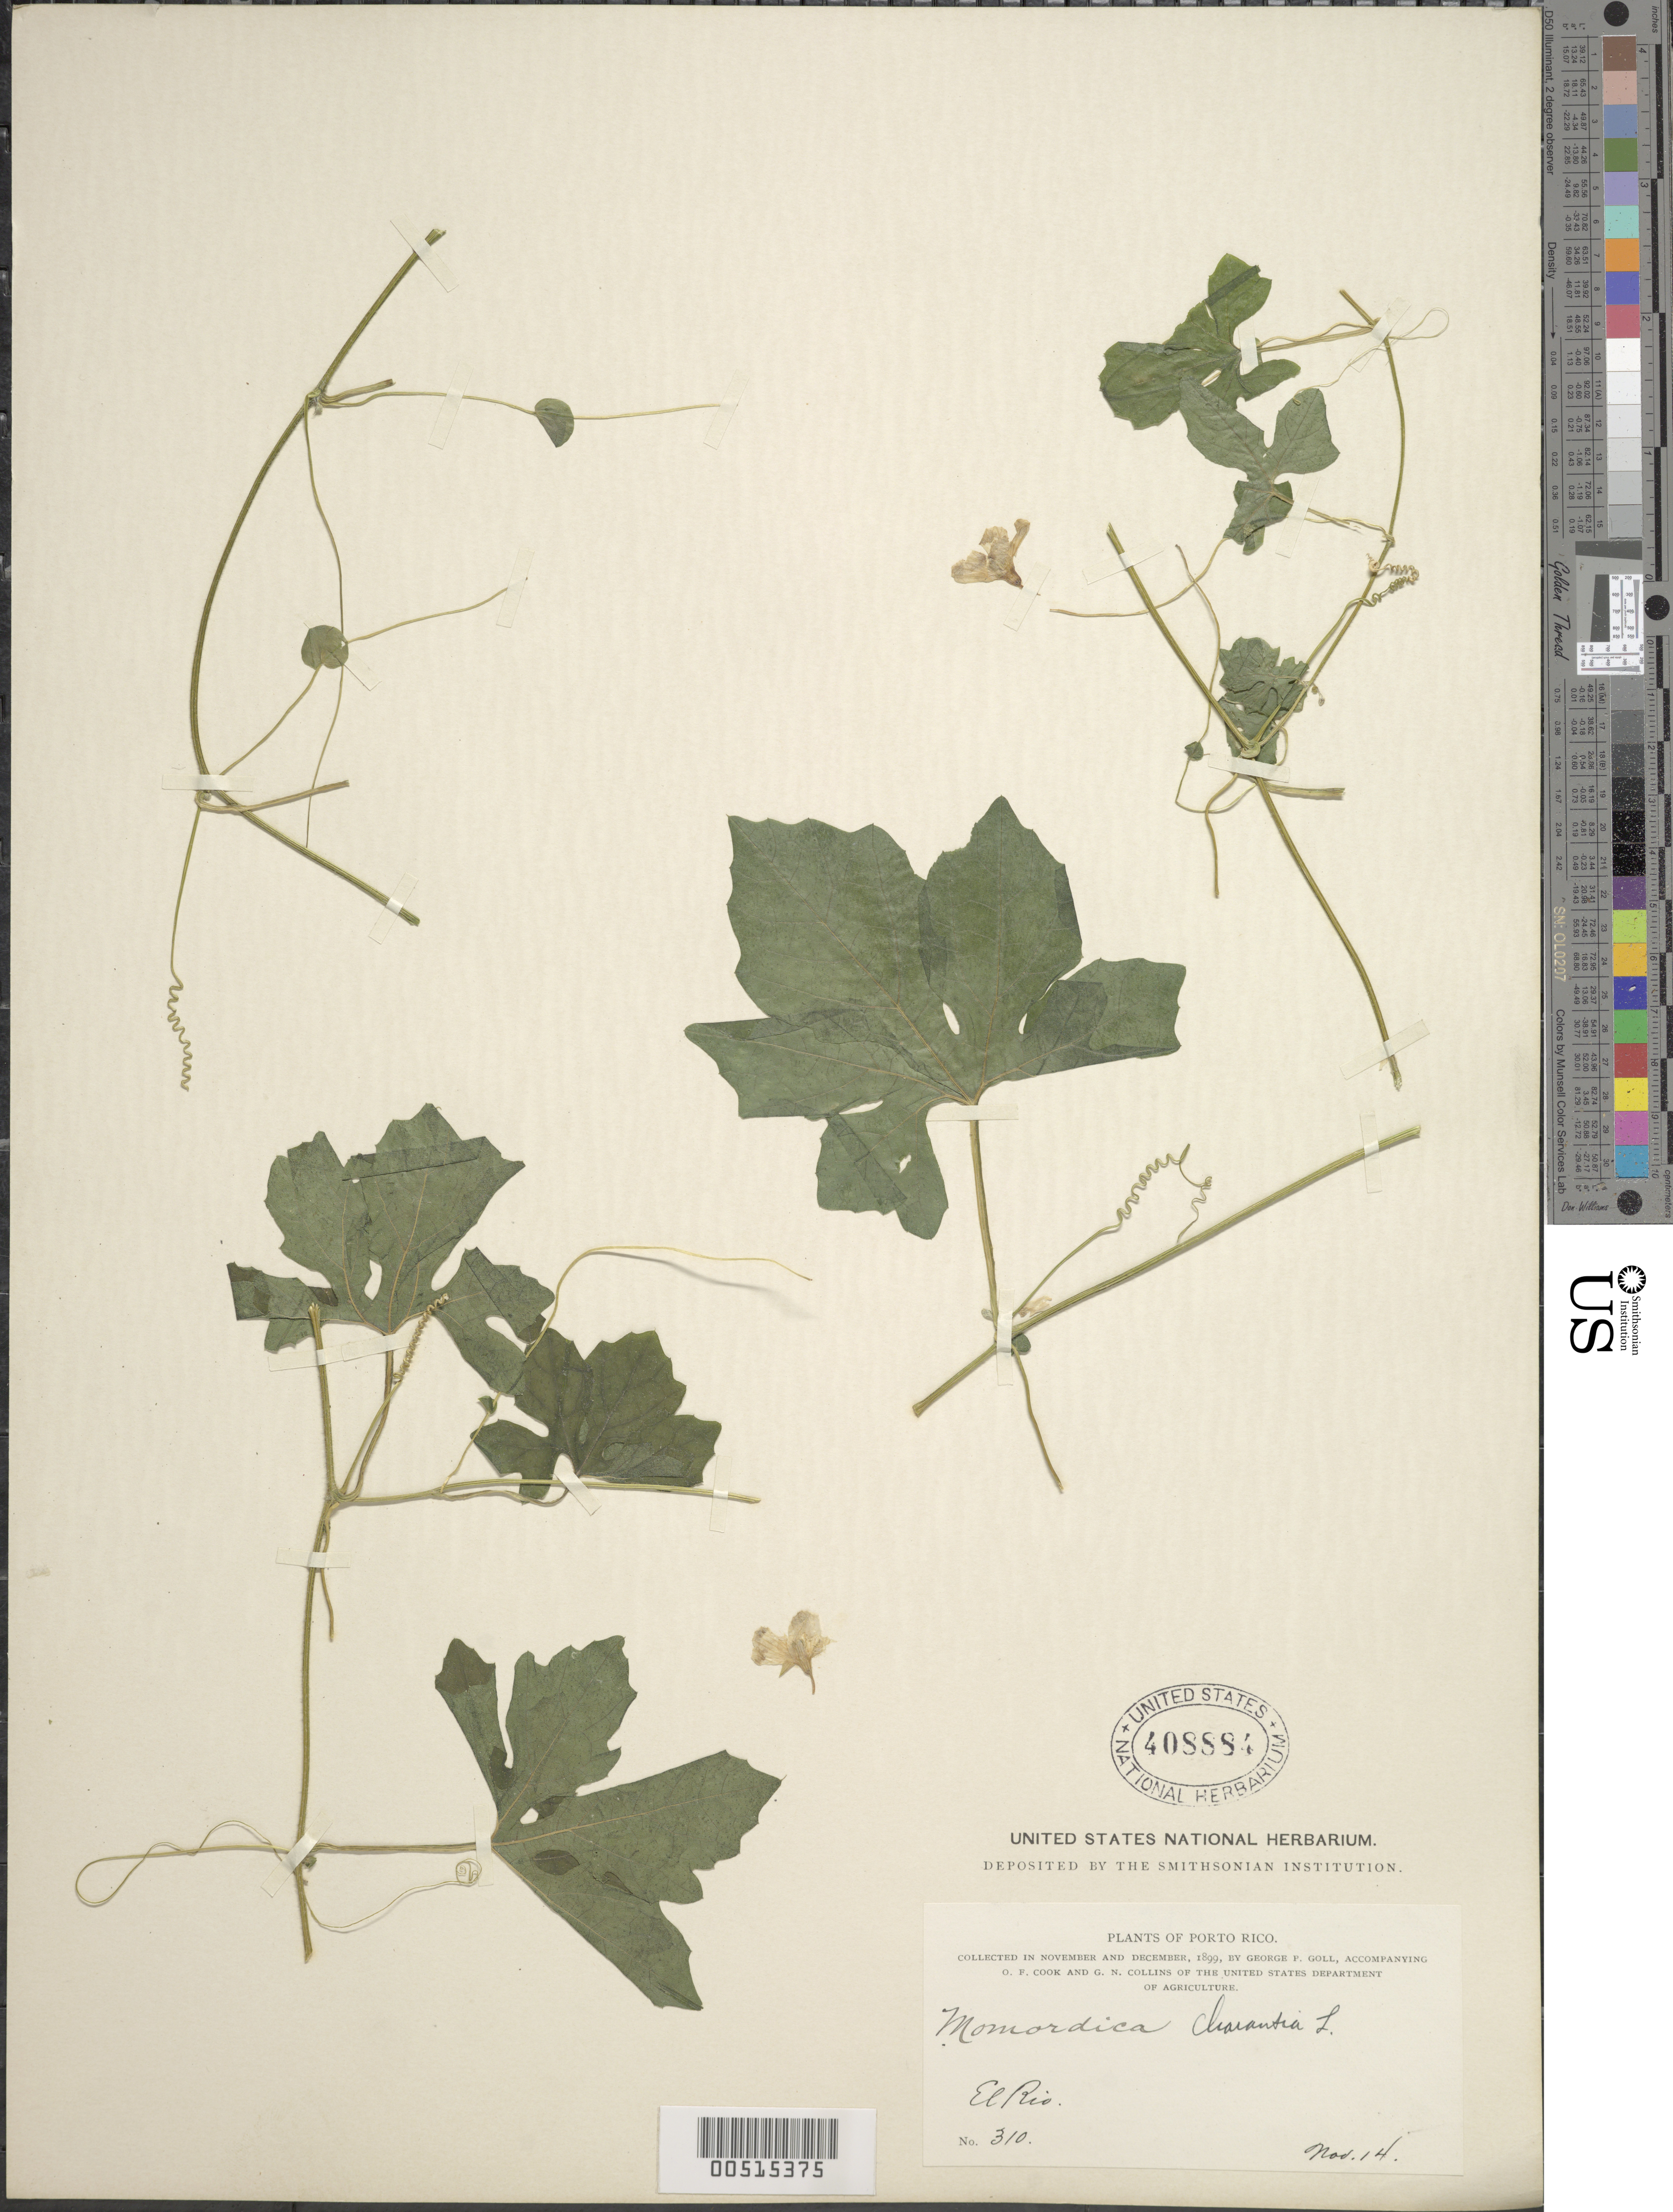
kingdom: Plantae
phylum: Tracheophyta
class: Magnoliopsida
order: Cucurbitales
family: Cucurbitaceae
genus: Momordica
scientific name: Momordica charantia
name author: L.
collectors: G. Goll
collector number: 310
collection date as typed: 14 Nov 1899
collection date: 1899-11-14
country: Puerto Rico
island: Greater Antilles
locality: El Rio.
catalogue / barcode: US 408884